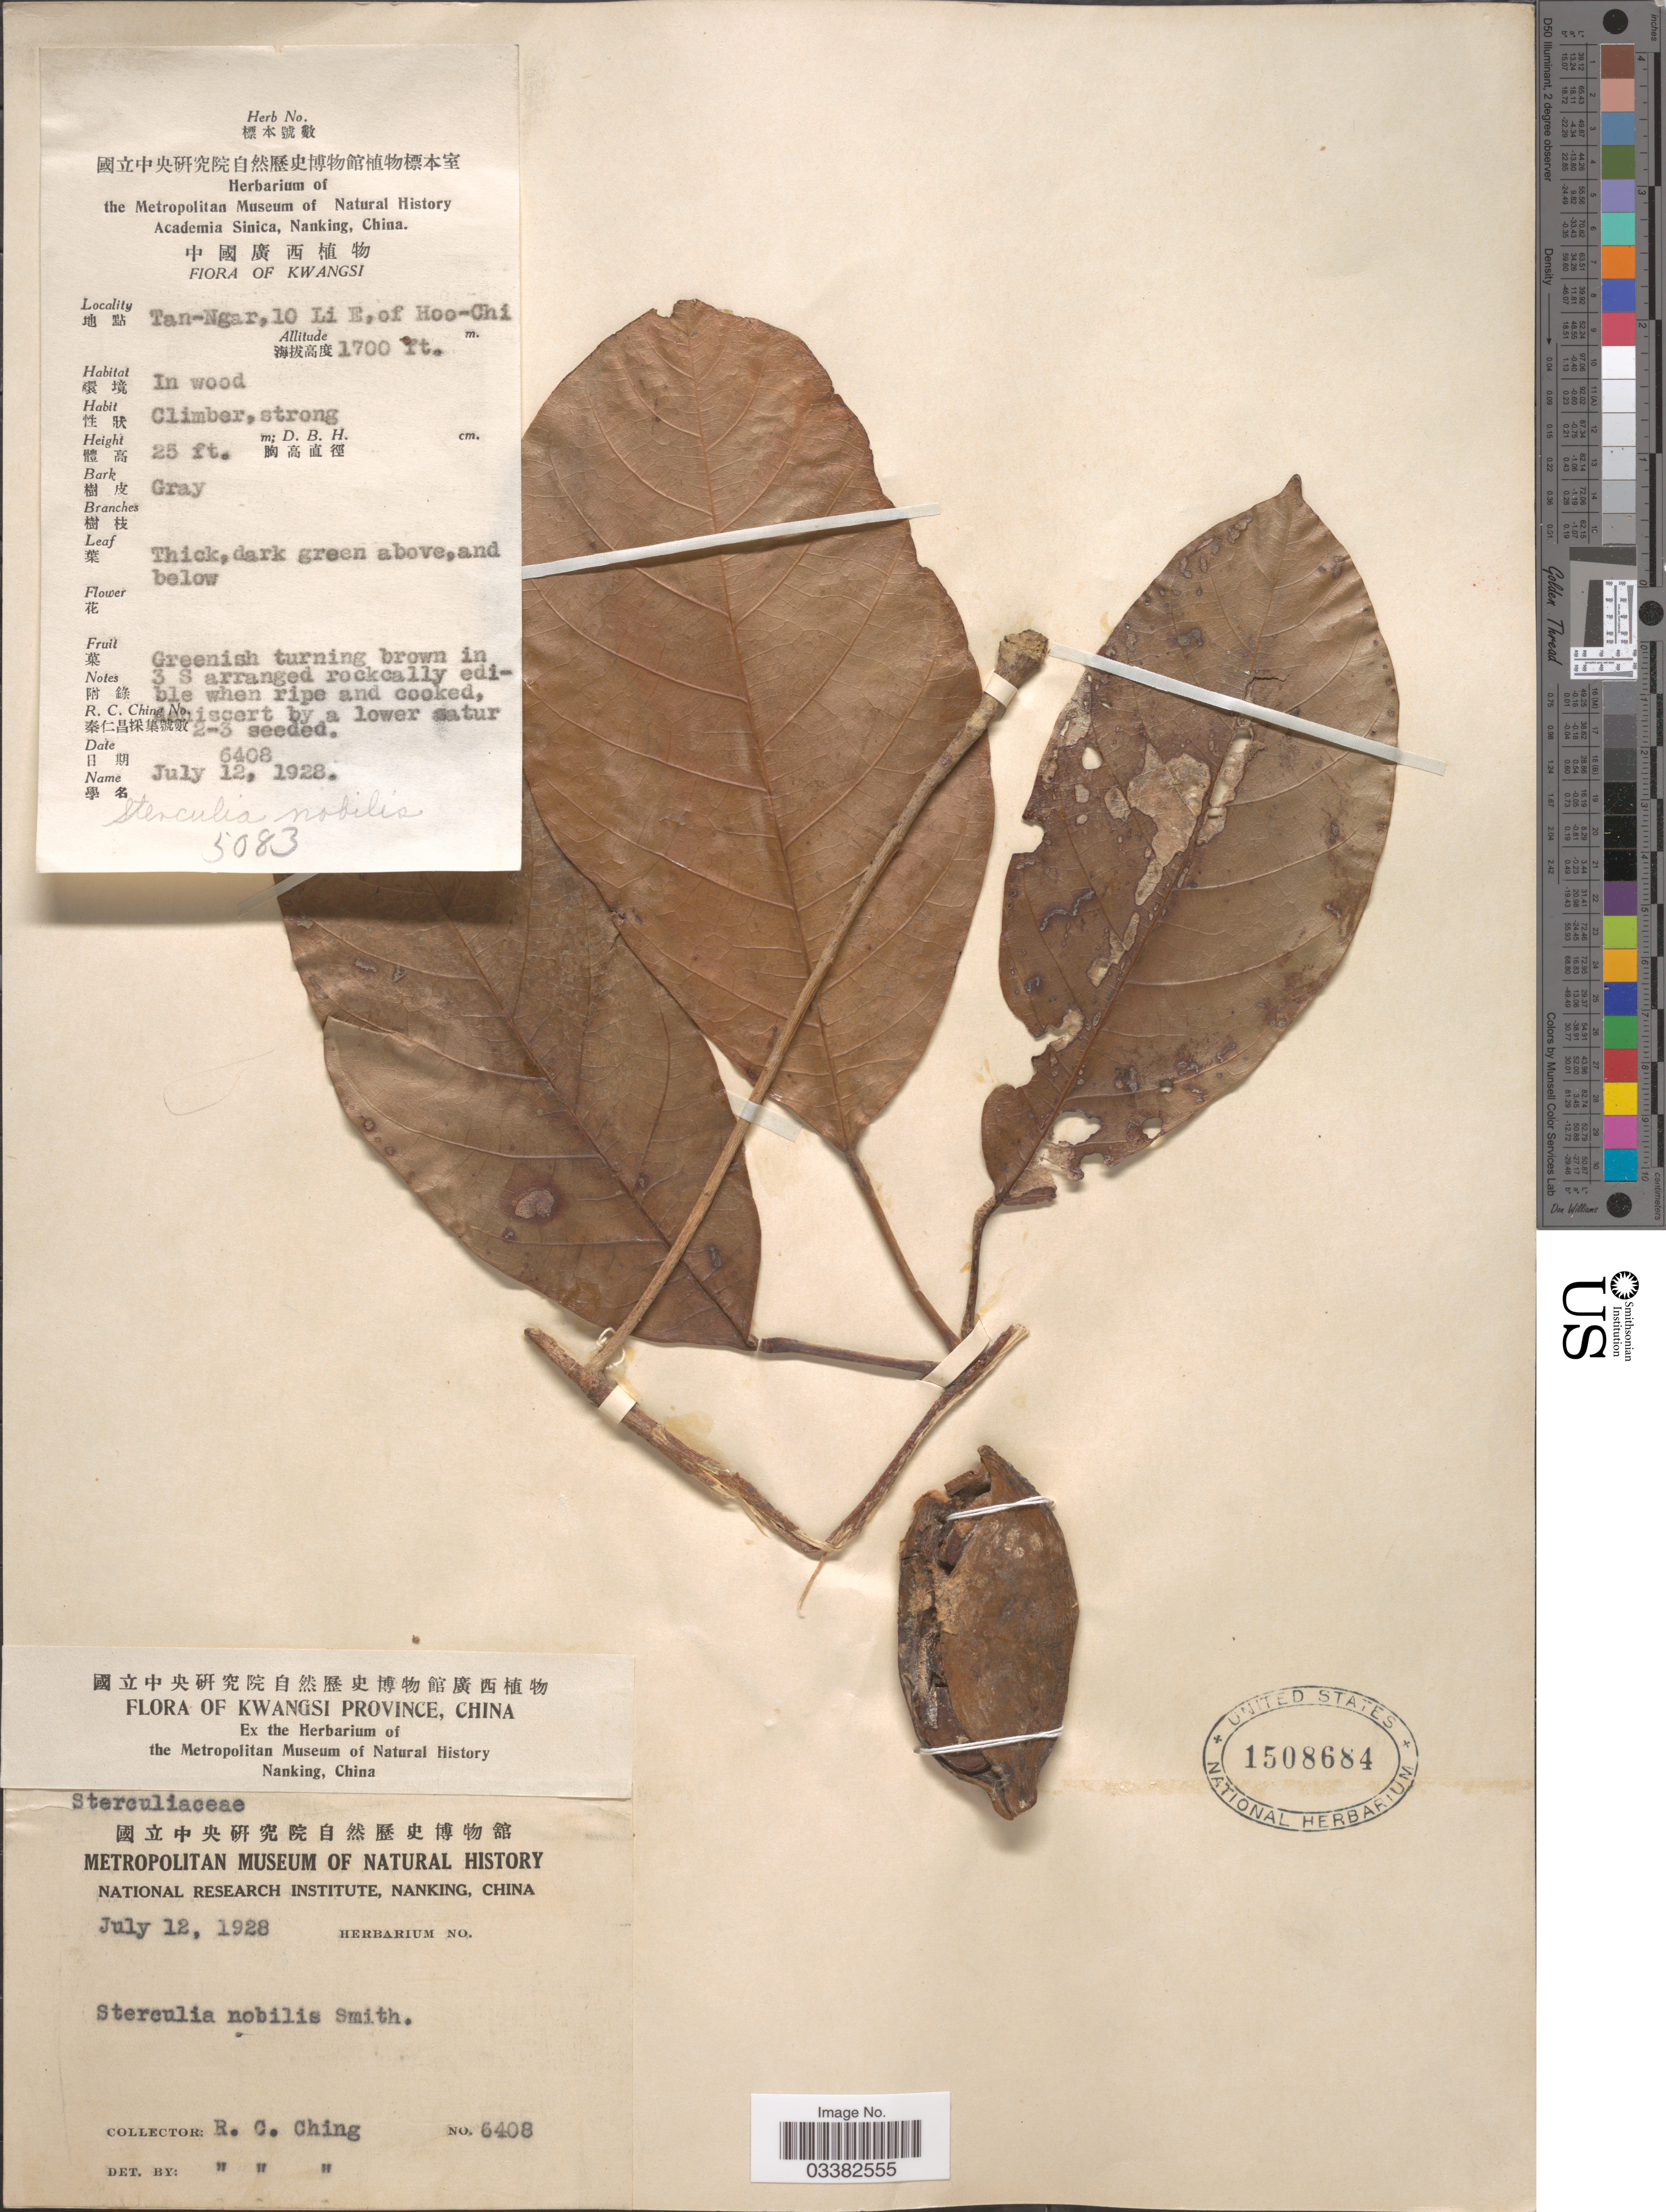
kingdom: Plantae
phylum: Tracheophyta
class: Magnoliopsida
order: Malvales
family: Malvaceae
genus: Sterculia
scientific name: Sterculia nobilis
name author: Sm.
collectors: R. C. Ching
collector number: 6408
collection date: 1928-07-12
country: China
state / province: Guangxi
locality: KwasiProvince. Tan-Ngar, 10 Li E. of Hoo-Chi.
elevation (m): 518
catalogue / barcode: US 1508684